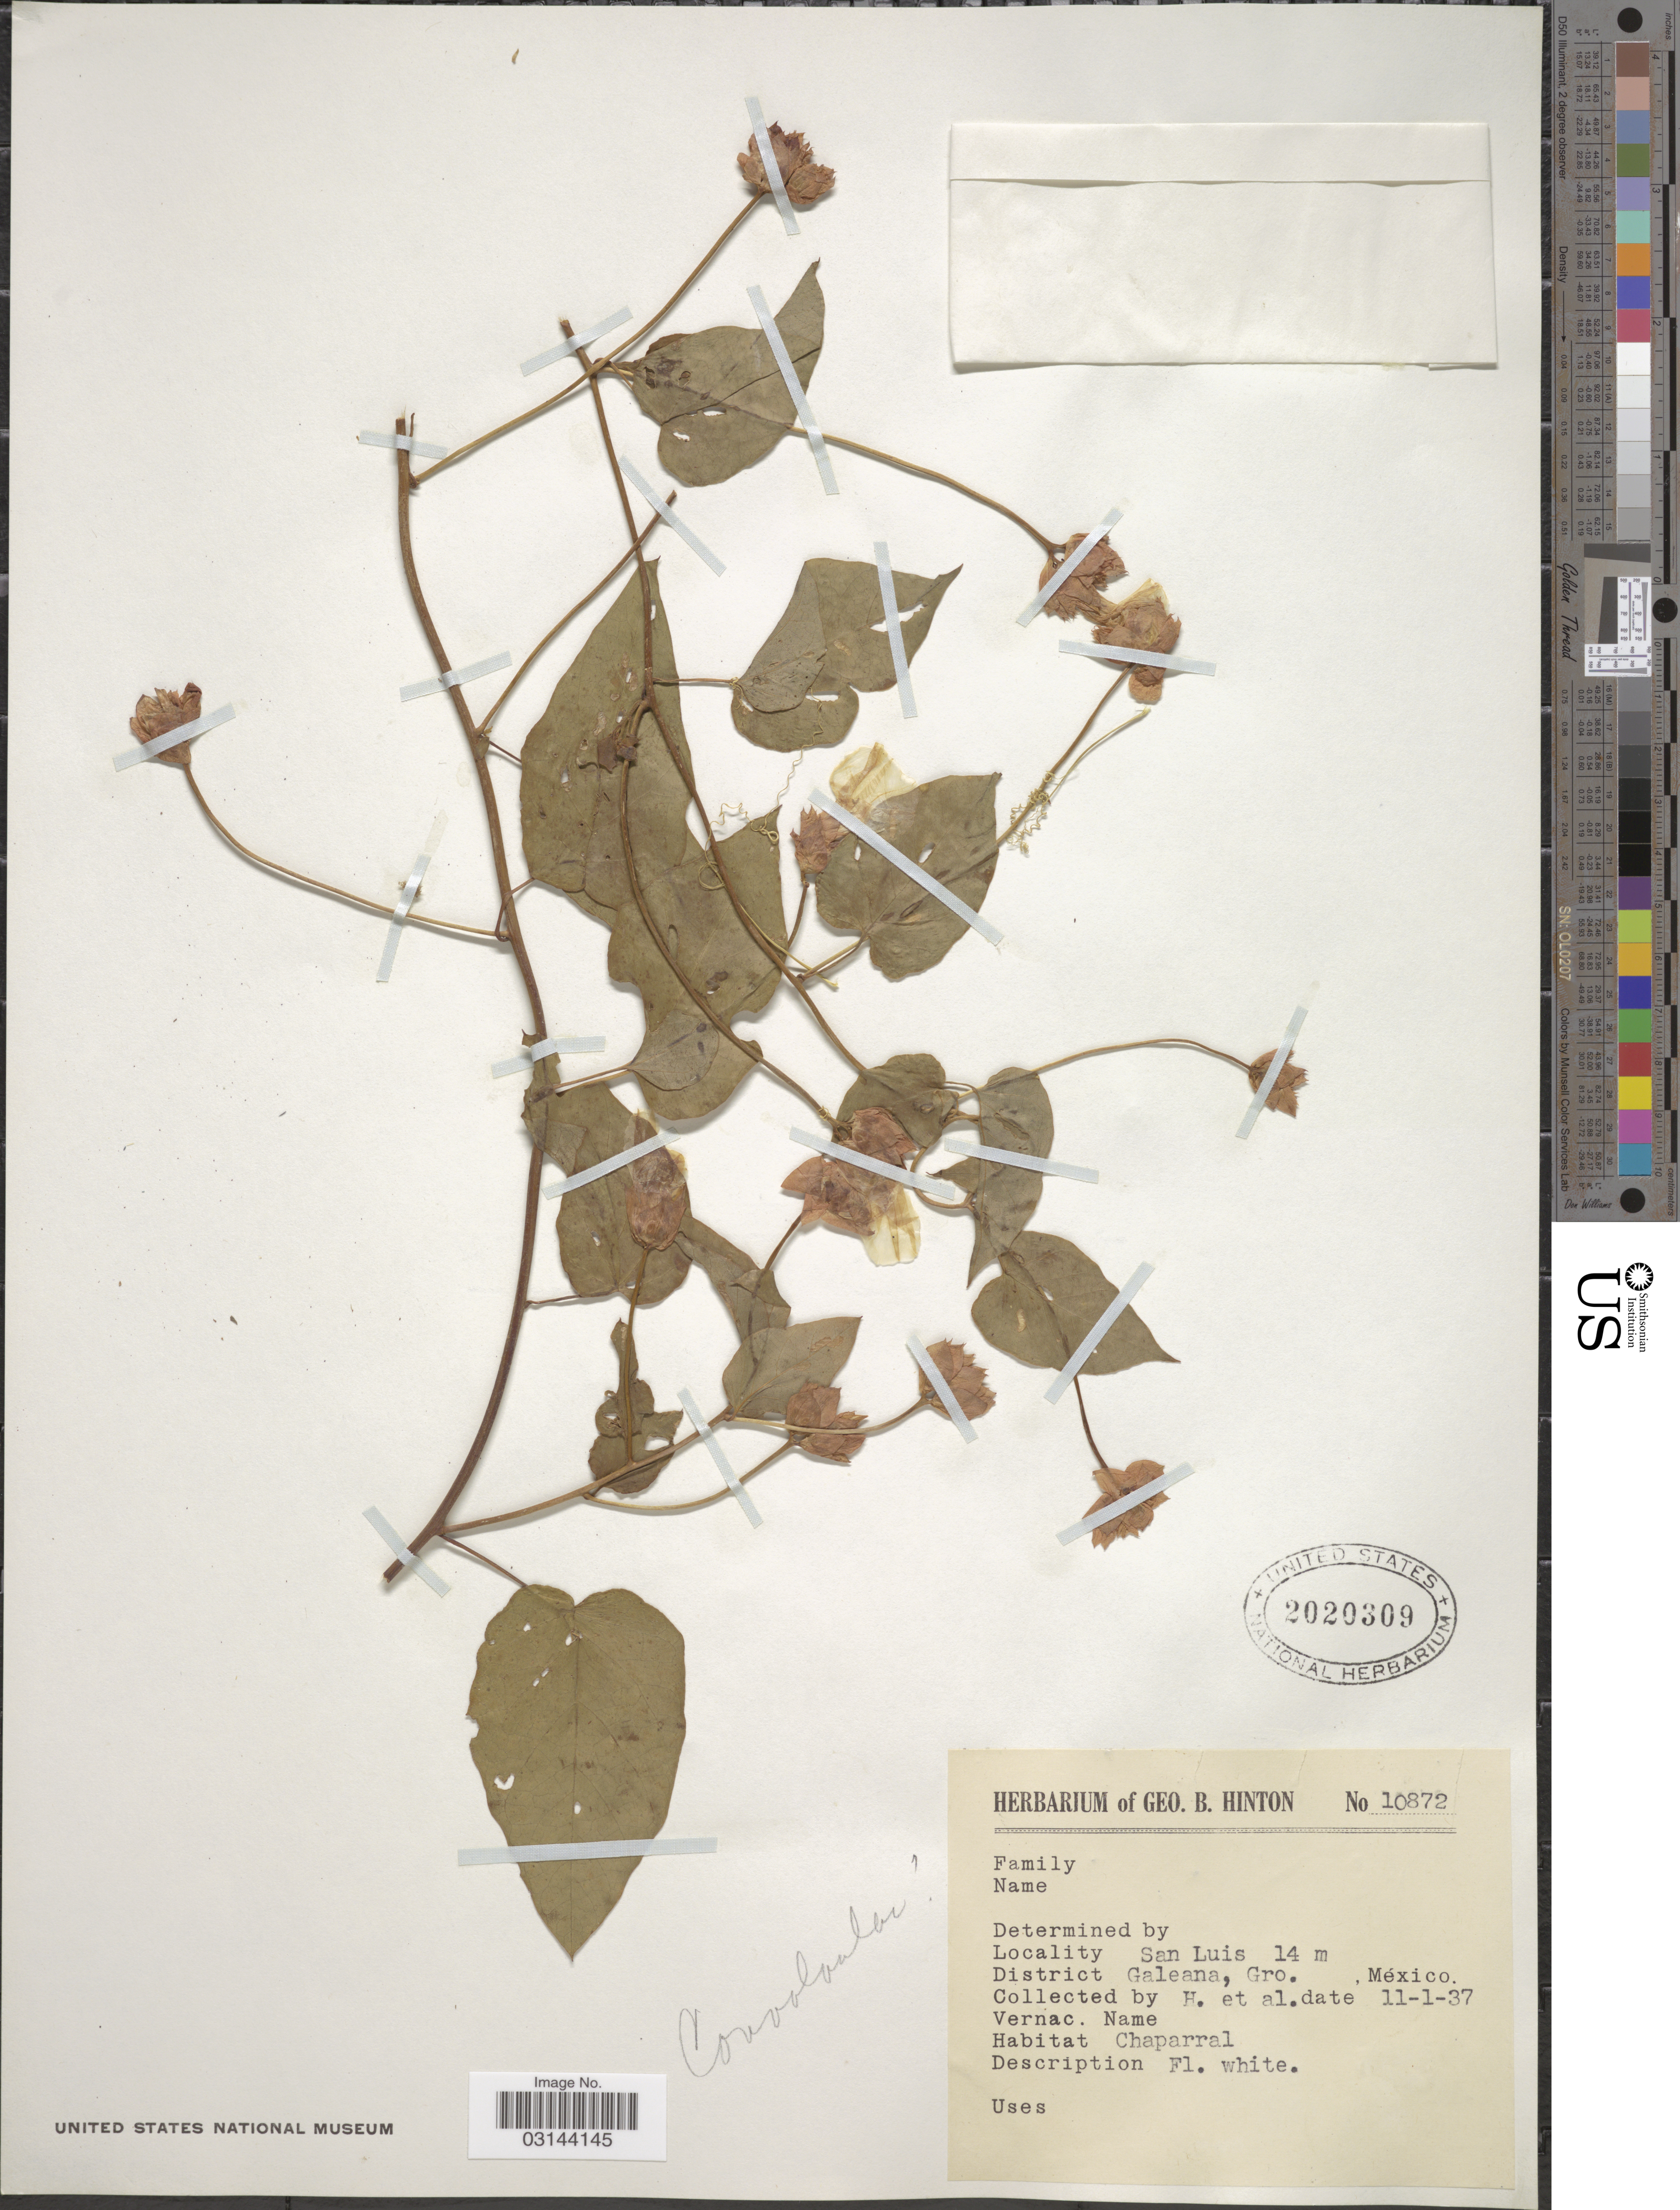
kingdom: Plantae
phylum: Tracheophyta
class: Magnoliopsida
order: Solanales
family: Convolvulaceae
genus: Jacquemontia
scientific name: Jacquemontia sp.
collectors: G. B. Hinton & et al.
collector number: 10872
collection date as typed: Transcribed d/m/y: 11/1/37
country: Mexico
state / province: Guerrero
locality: San Luis, District Galeana, Gro., México.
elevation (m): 14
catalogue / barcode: US 2020309